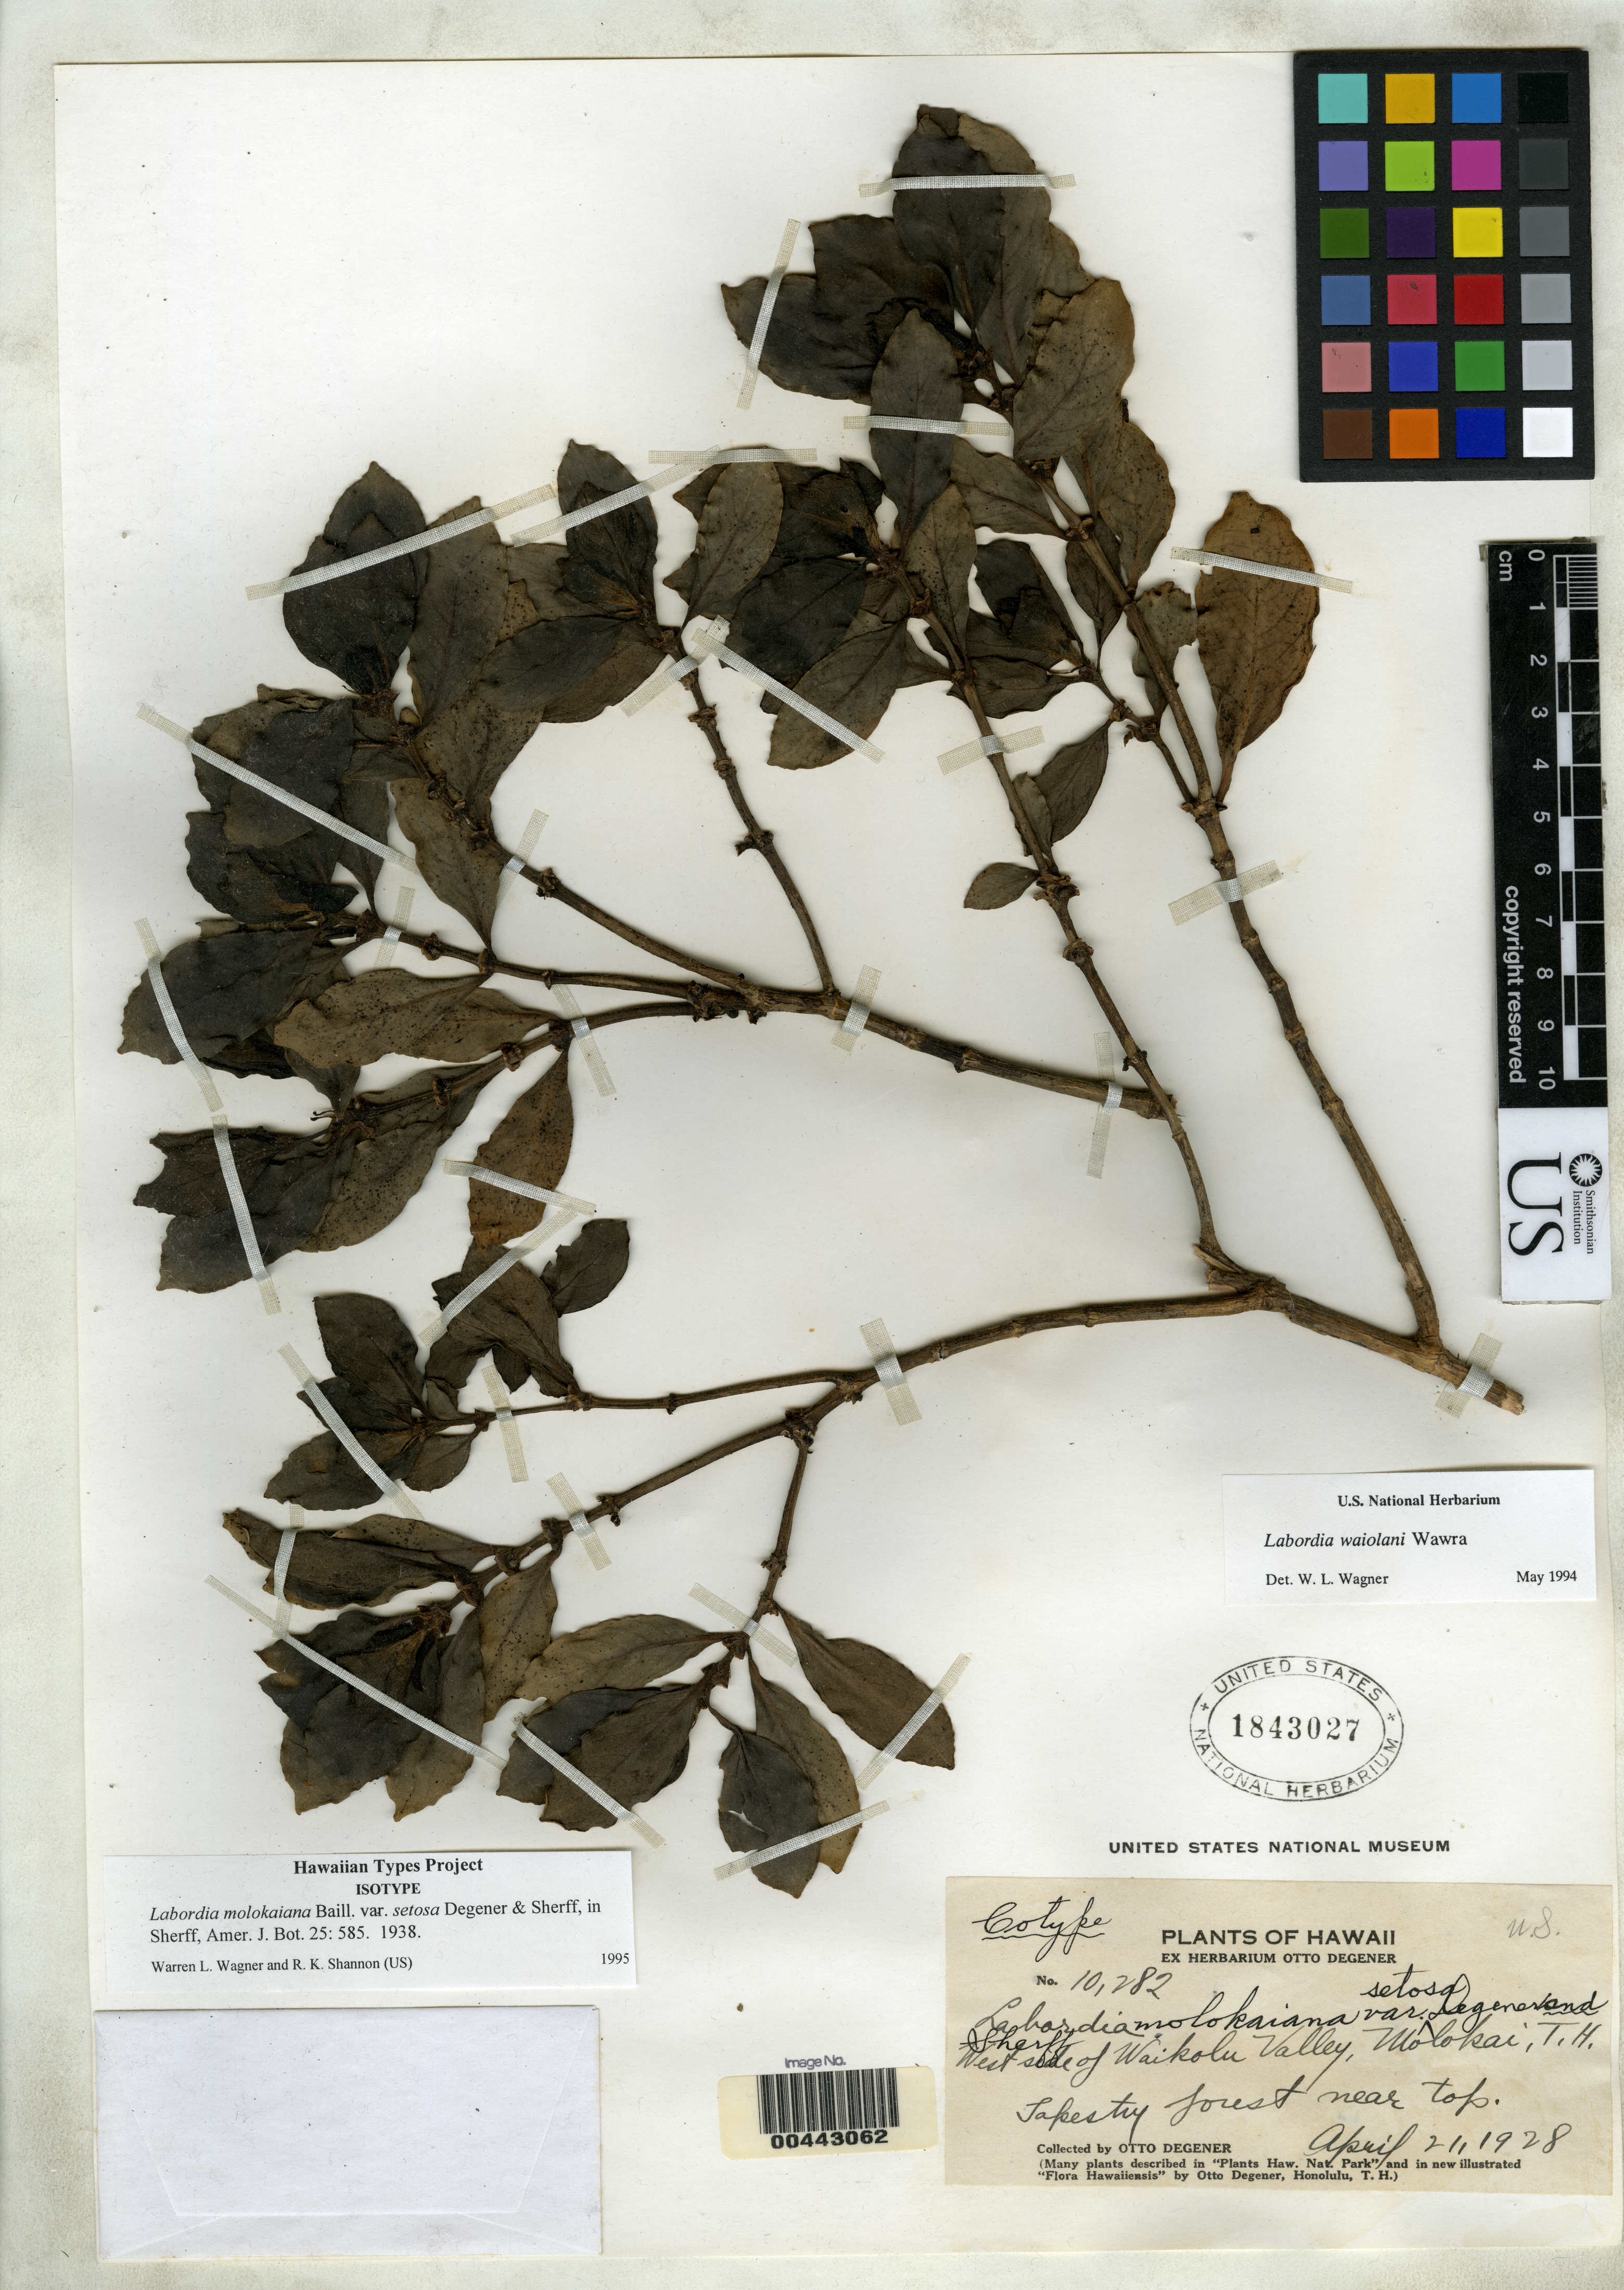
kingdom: Plantae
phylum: Tracheophyta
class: Magnoliopsida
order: Gentianales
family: Loganiaceae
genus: Labordia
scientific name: Labordia molokaiana var. setosa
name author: O. Deg. & Sherff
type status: Isotype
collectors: O. Degener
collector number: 10282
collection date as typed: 21 Apr 1928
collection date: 1928-04-21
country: United States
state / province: Hawaii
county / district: Maui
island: Moloka'i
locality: West side of Waikolu Valley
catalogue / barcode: US 1843027